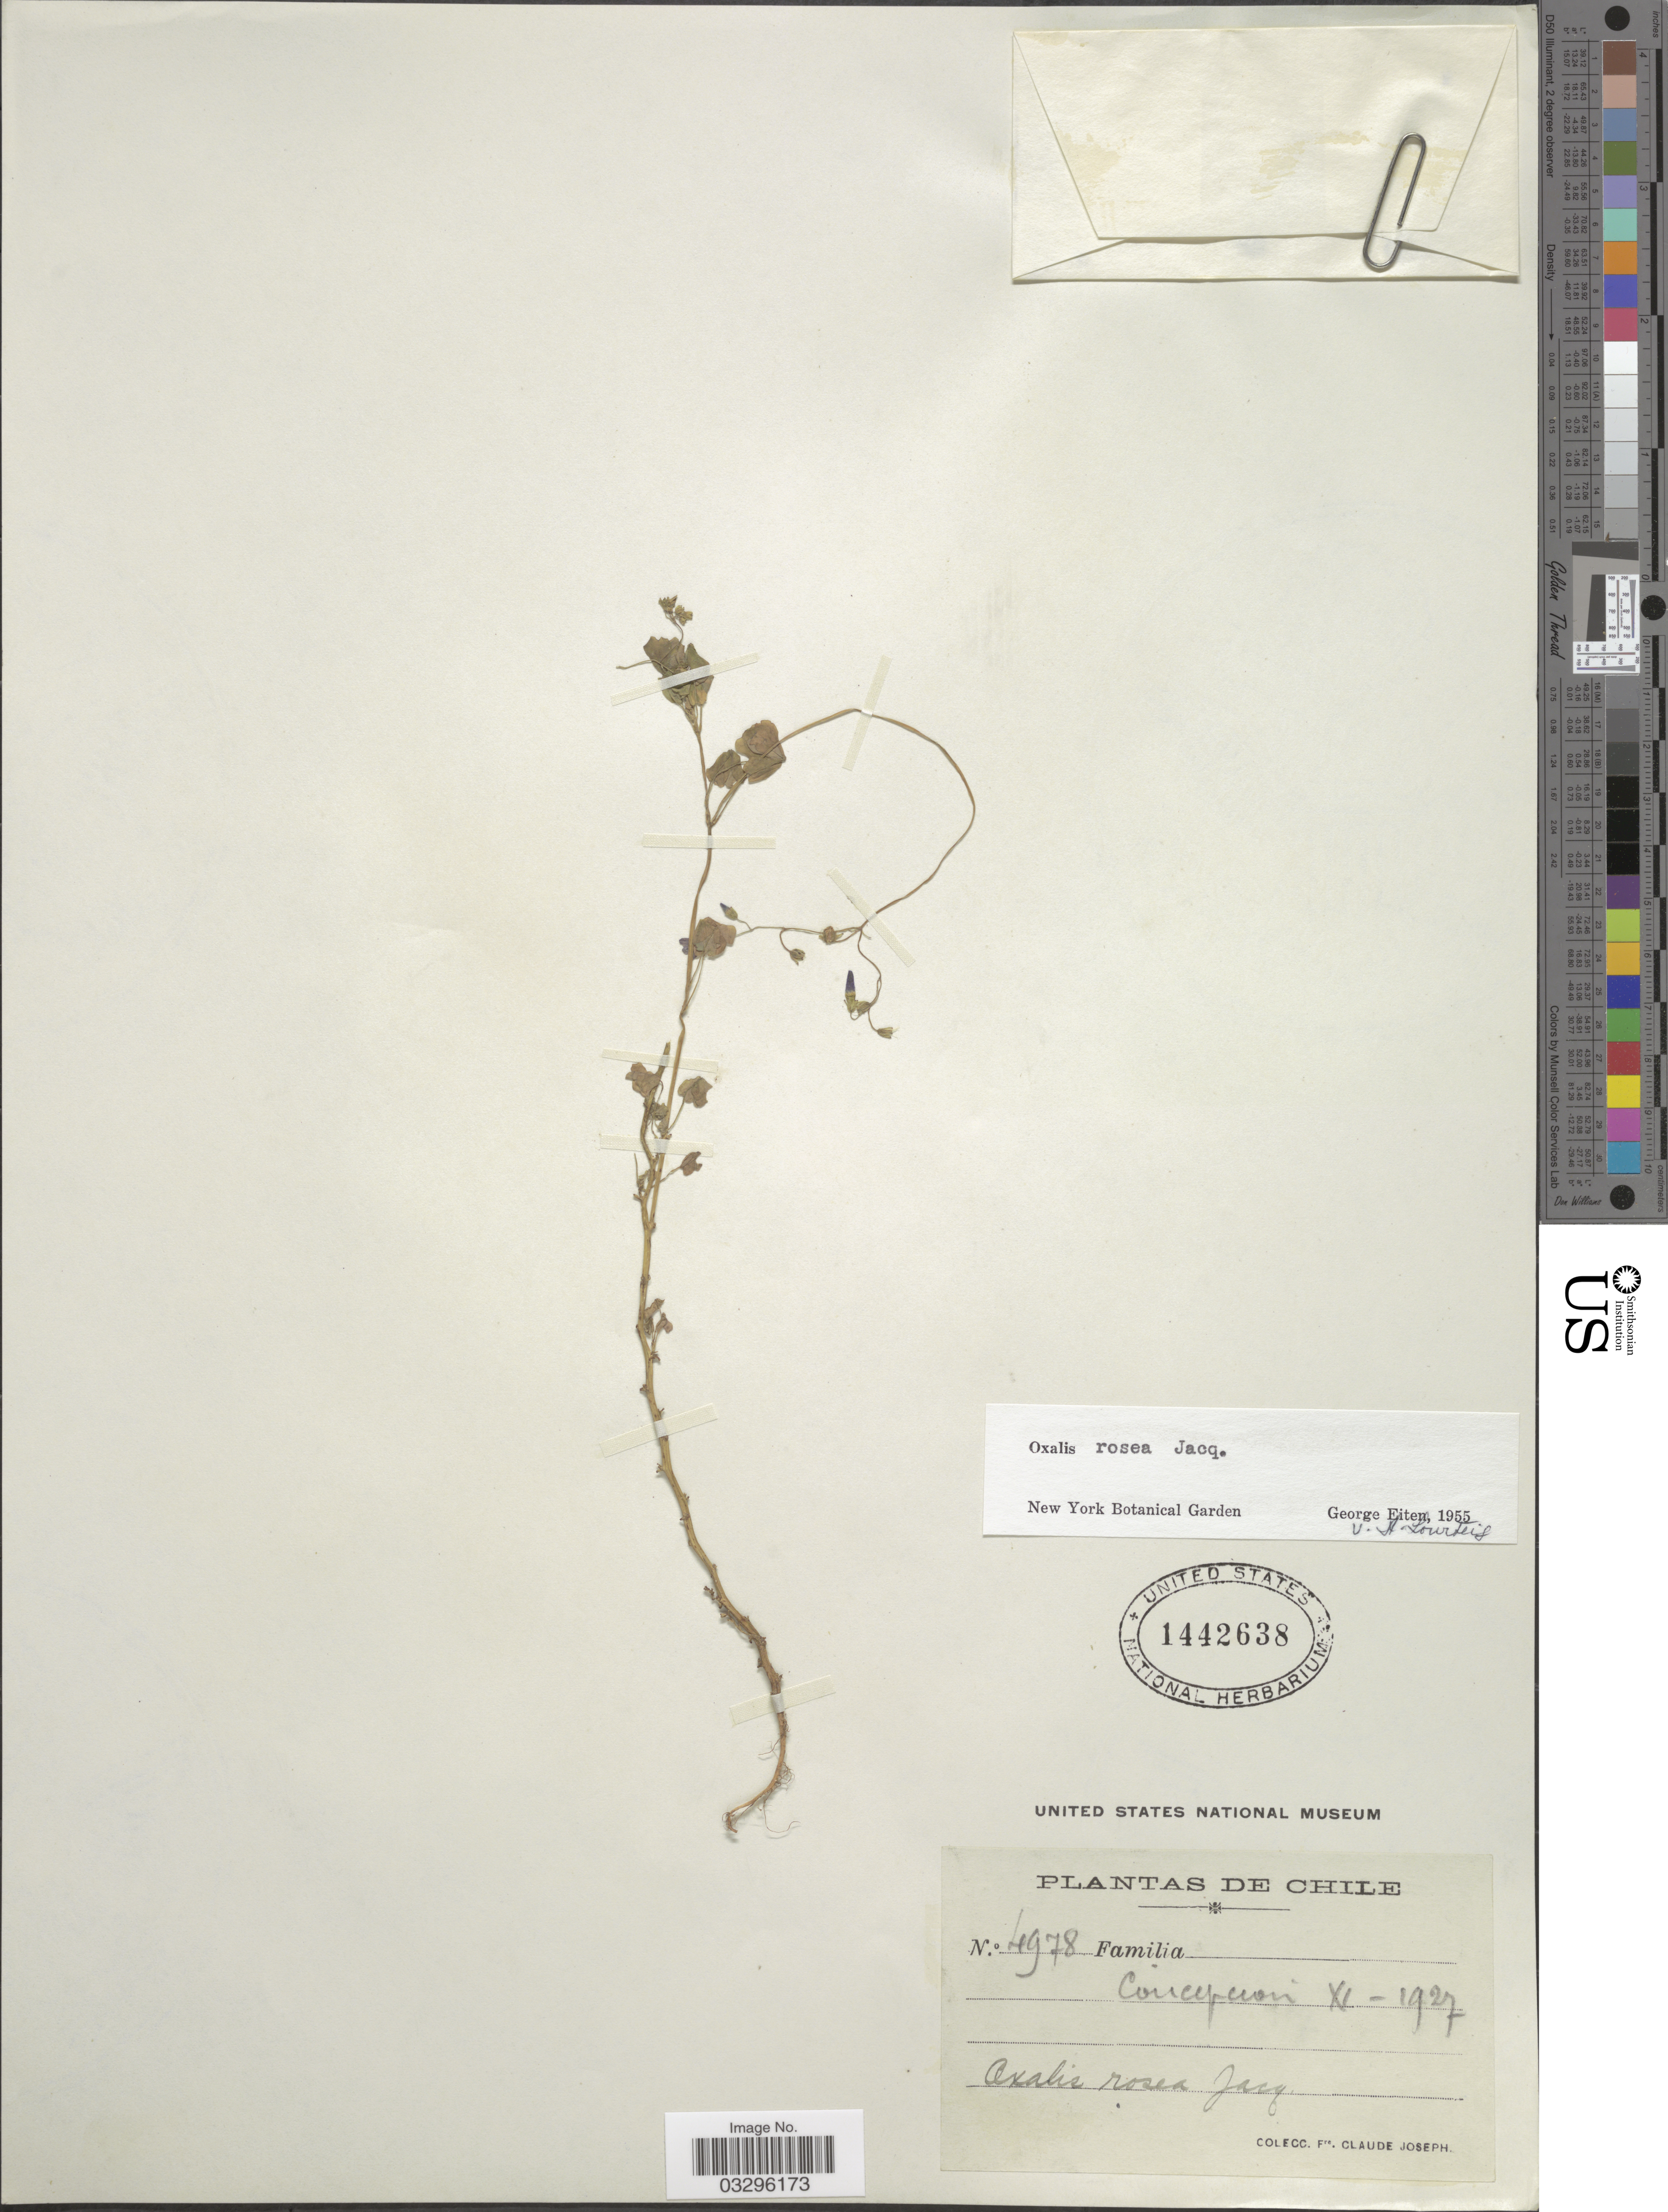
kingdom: Plantae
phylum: Tracheophyta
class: Magnoliopsida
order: Oxalidales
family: Oxalidaceae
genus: Oxalis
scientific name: Oxalis rosea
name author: Jacq.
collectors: Bro. Claude-Joseph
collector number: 4978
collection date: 1927-11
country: Chile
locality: Concepción.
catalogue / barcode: US 1442638